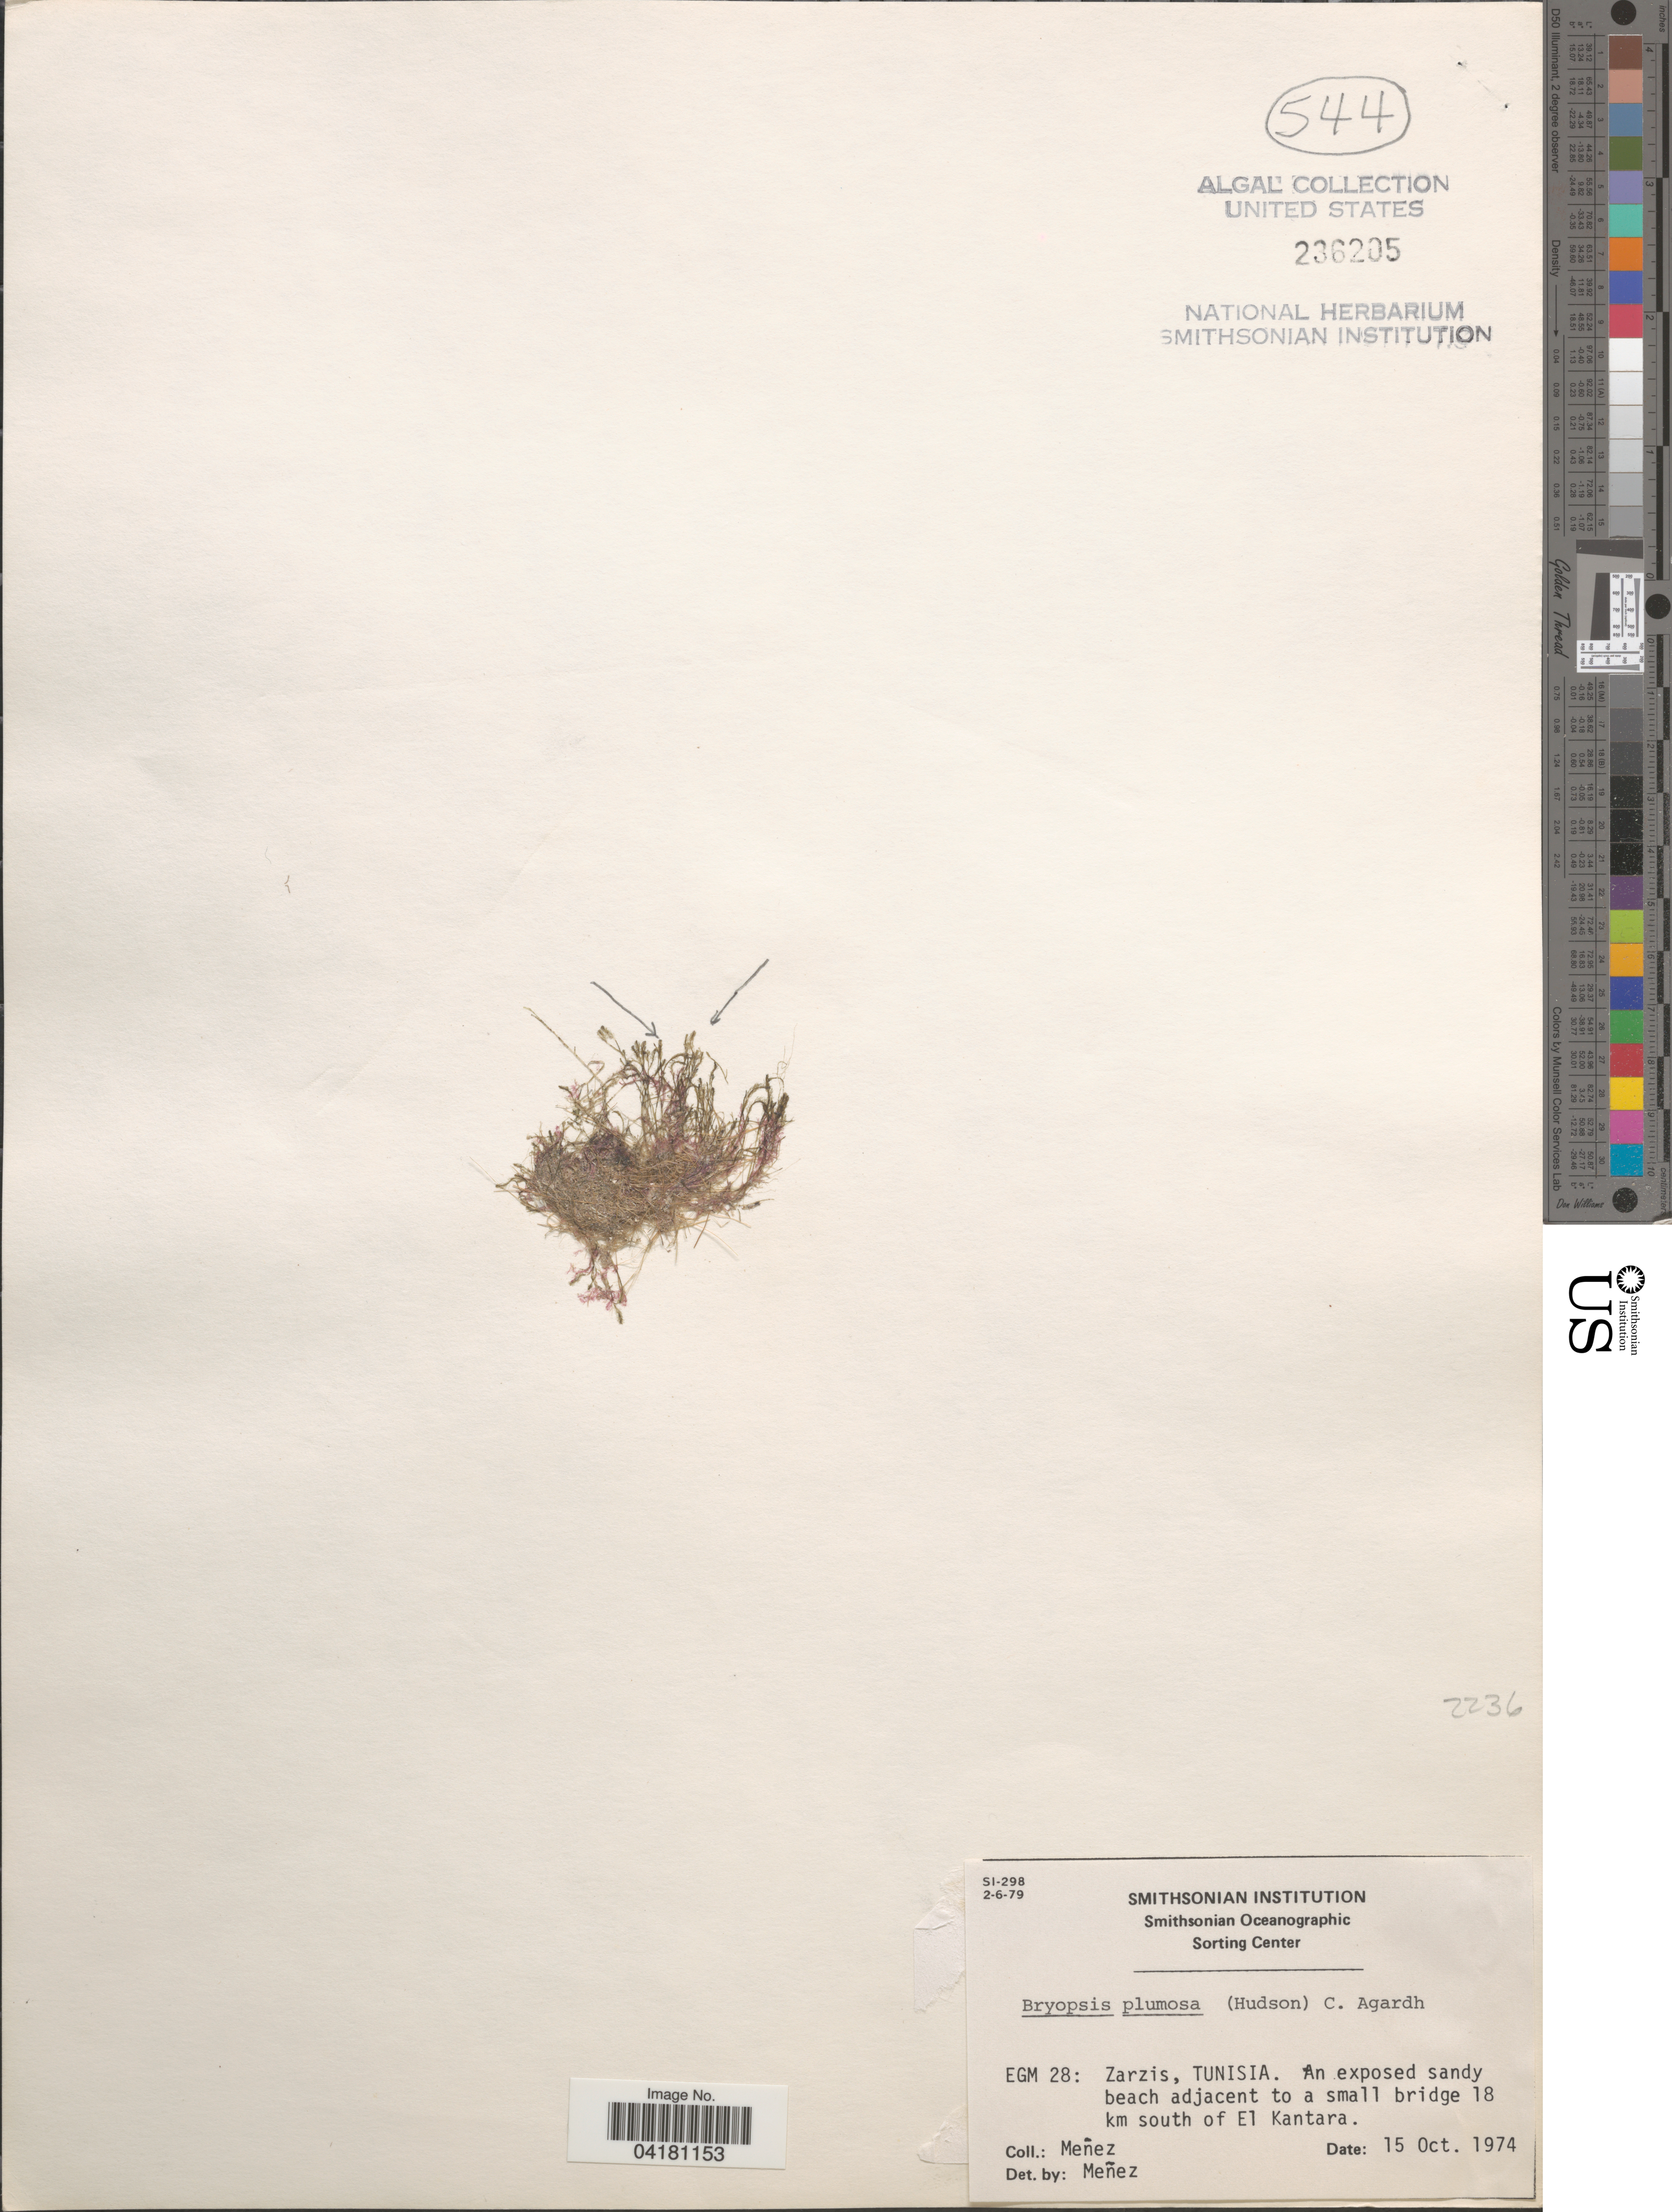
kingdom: Plantae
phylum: Chlorophyta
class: Ulvophyceae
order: Bryopsidales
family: Bryopsidaceae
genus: Bryopsis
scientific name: Bryopsis plumosa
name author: (Huds.) C. Agardh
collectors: Menez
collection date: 1974-10-15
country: Tunisia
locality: EGM 28: Zarzis. An exposed sandy beach adjacent to a small bridge 18 km south of El Kantara.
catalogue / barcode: US 236205